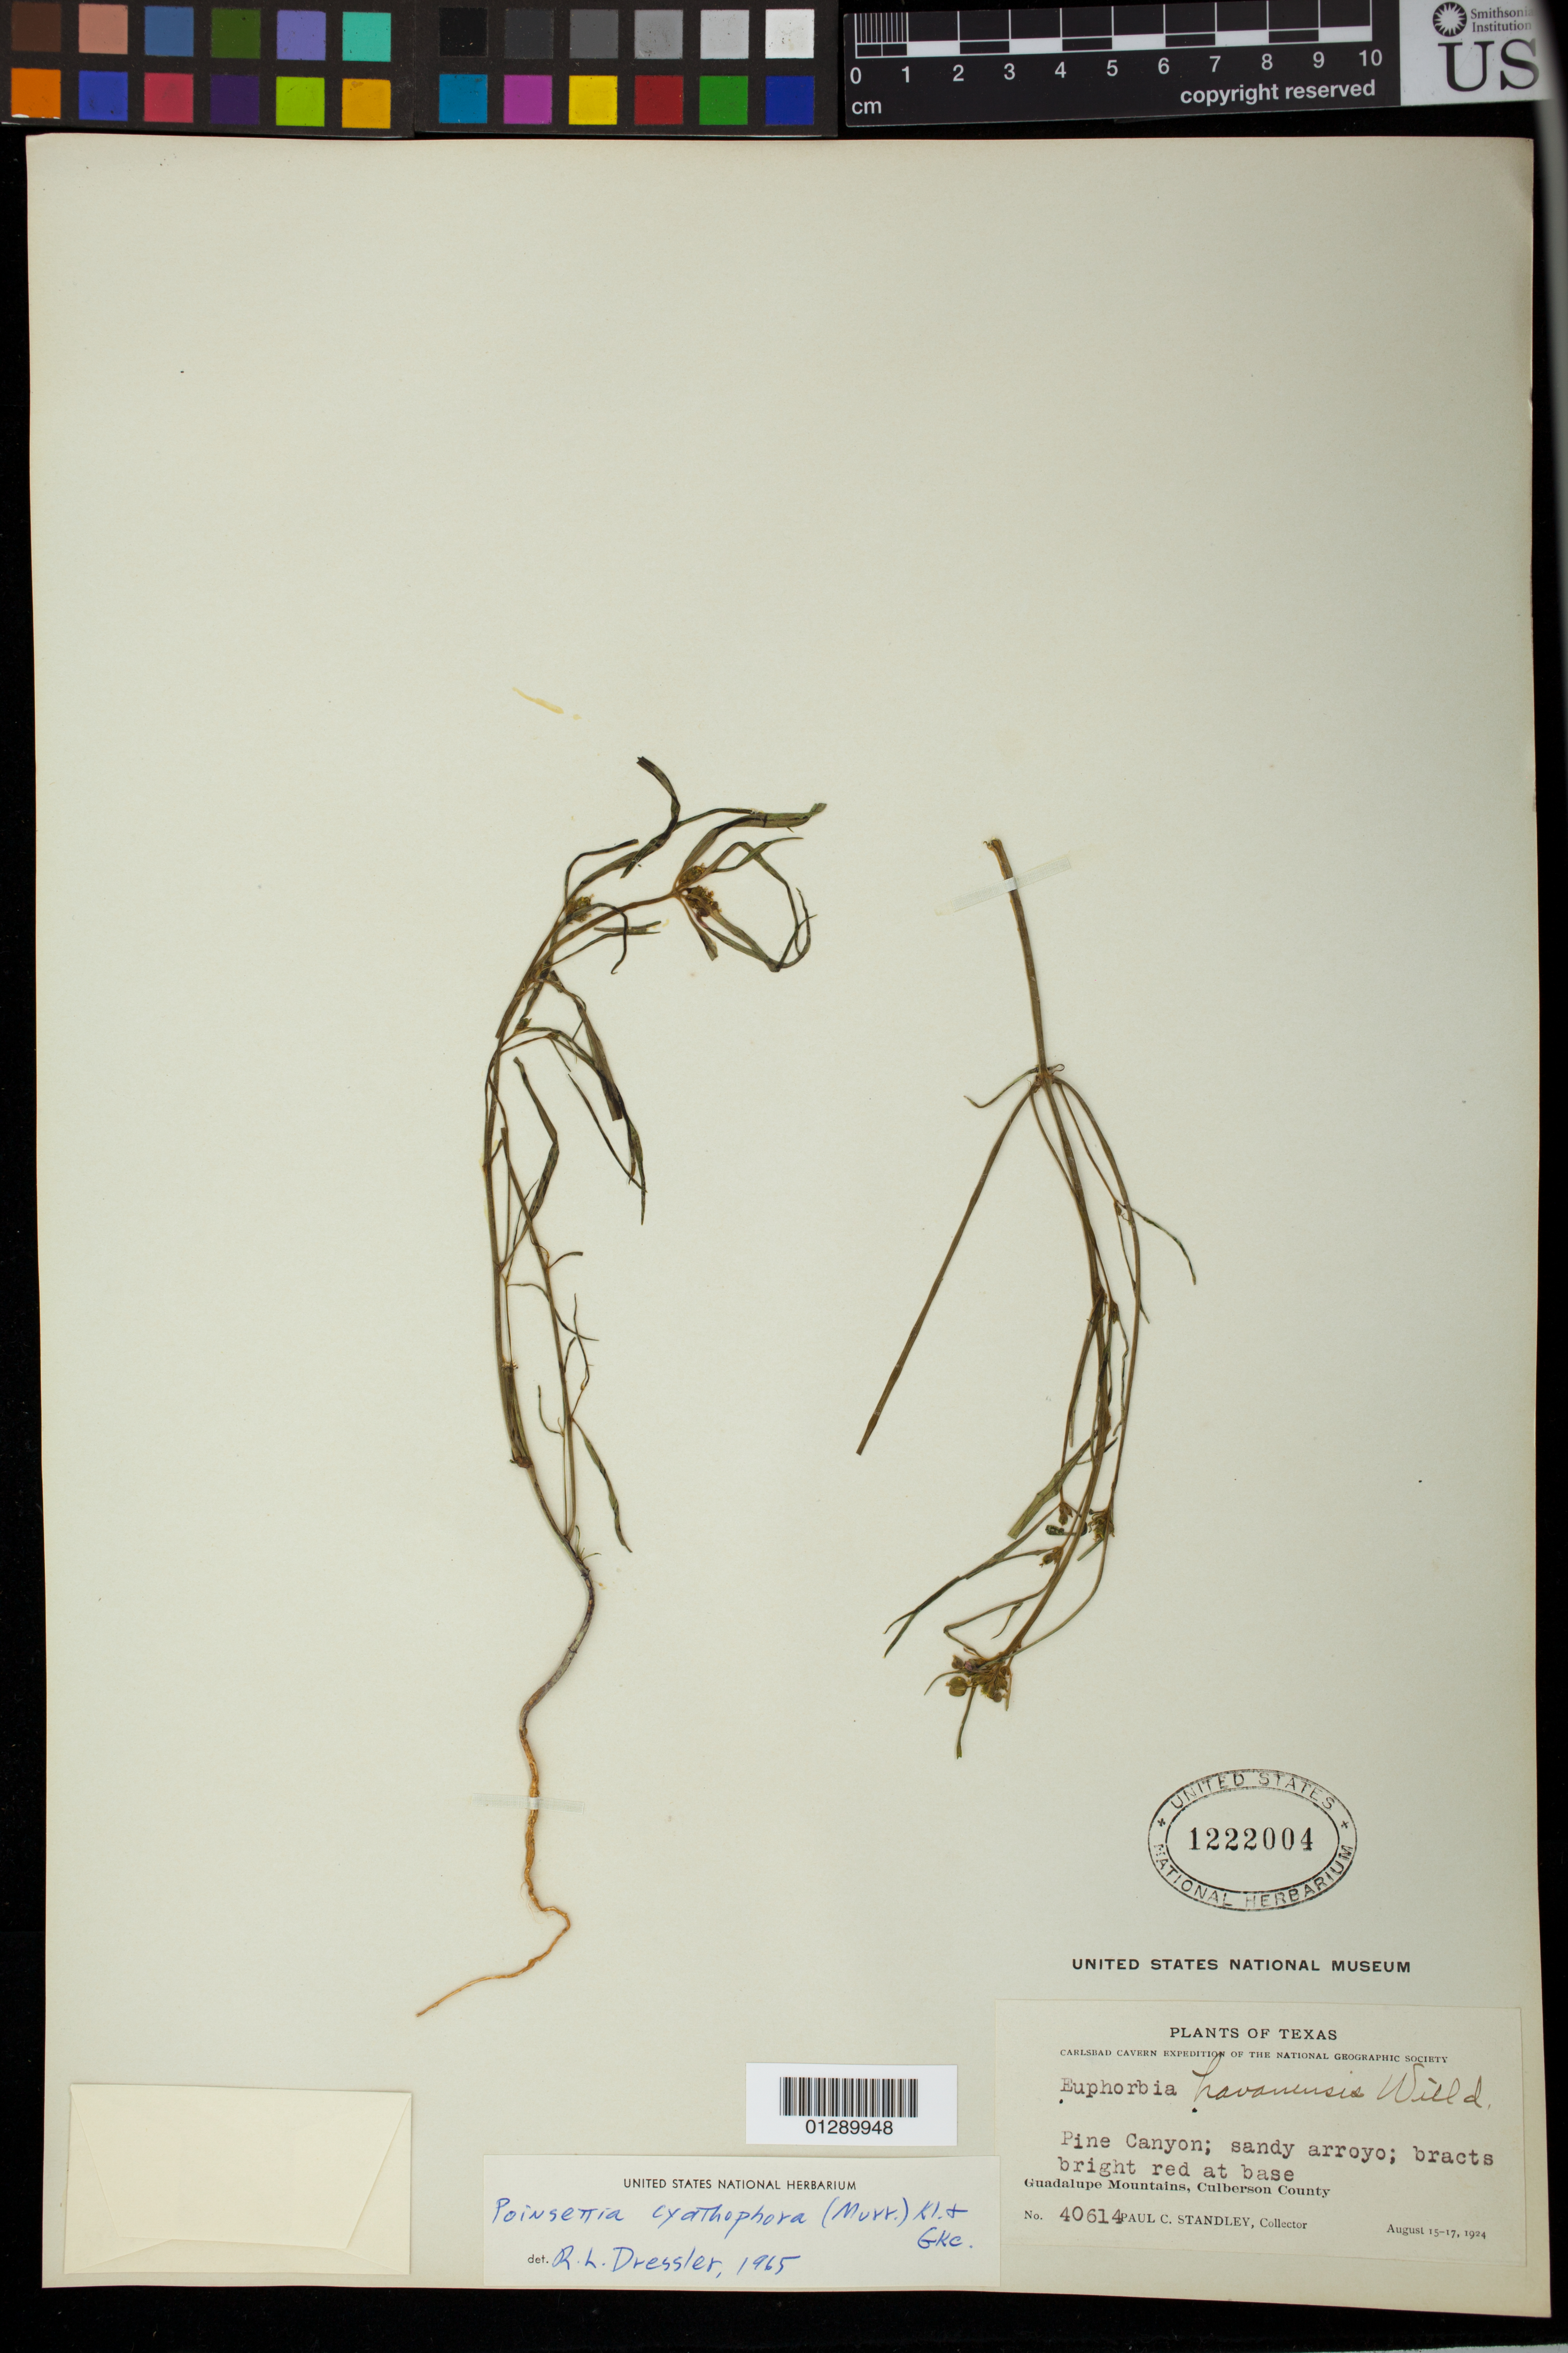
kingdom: Plantae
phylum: Tracheophyta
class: Magnoliopsida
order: Malpighiales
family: Euphorbiaceae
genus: Euphorbia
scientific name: Euphorbia heterophylla var. cyathophora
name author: (Murr.) Griseb.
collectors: P. C. Standley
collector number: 40614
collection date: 1924-08-15/1924-08-17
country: United States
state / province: Texas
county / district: Culberson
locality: Pine Canyon; Guadalupe Mountains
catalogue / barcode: US 1222004